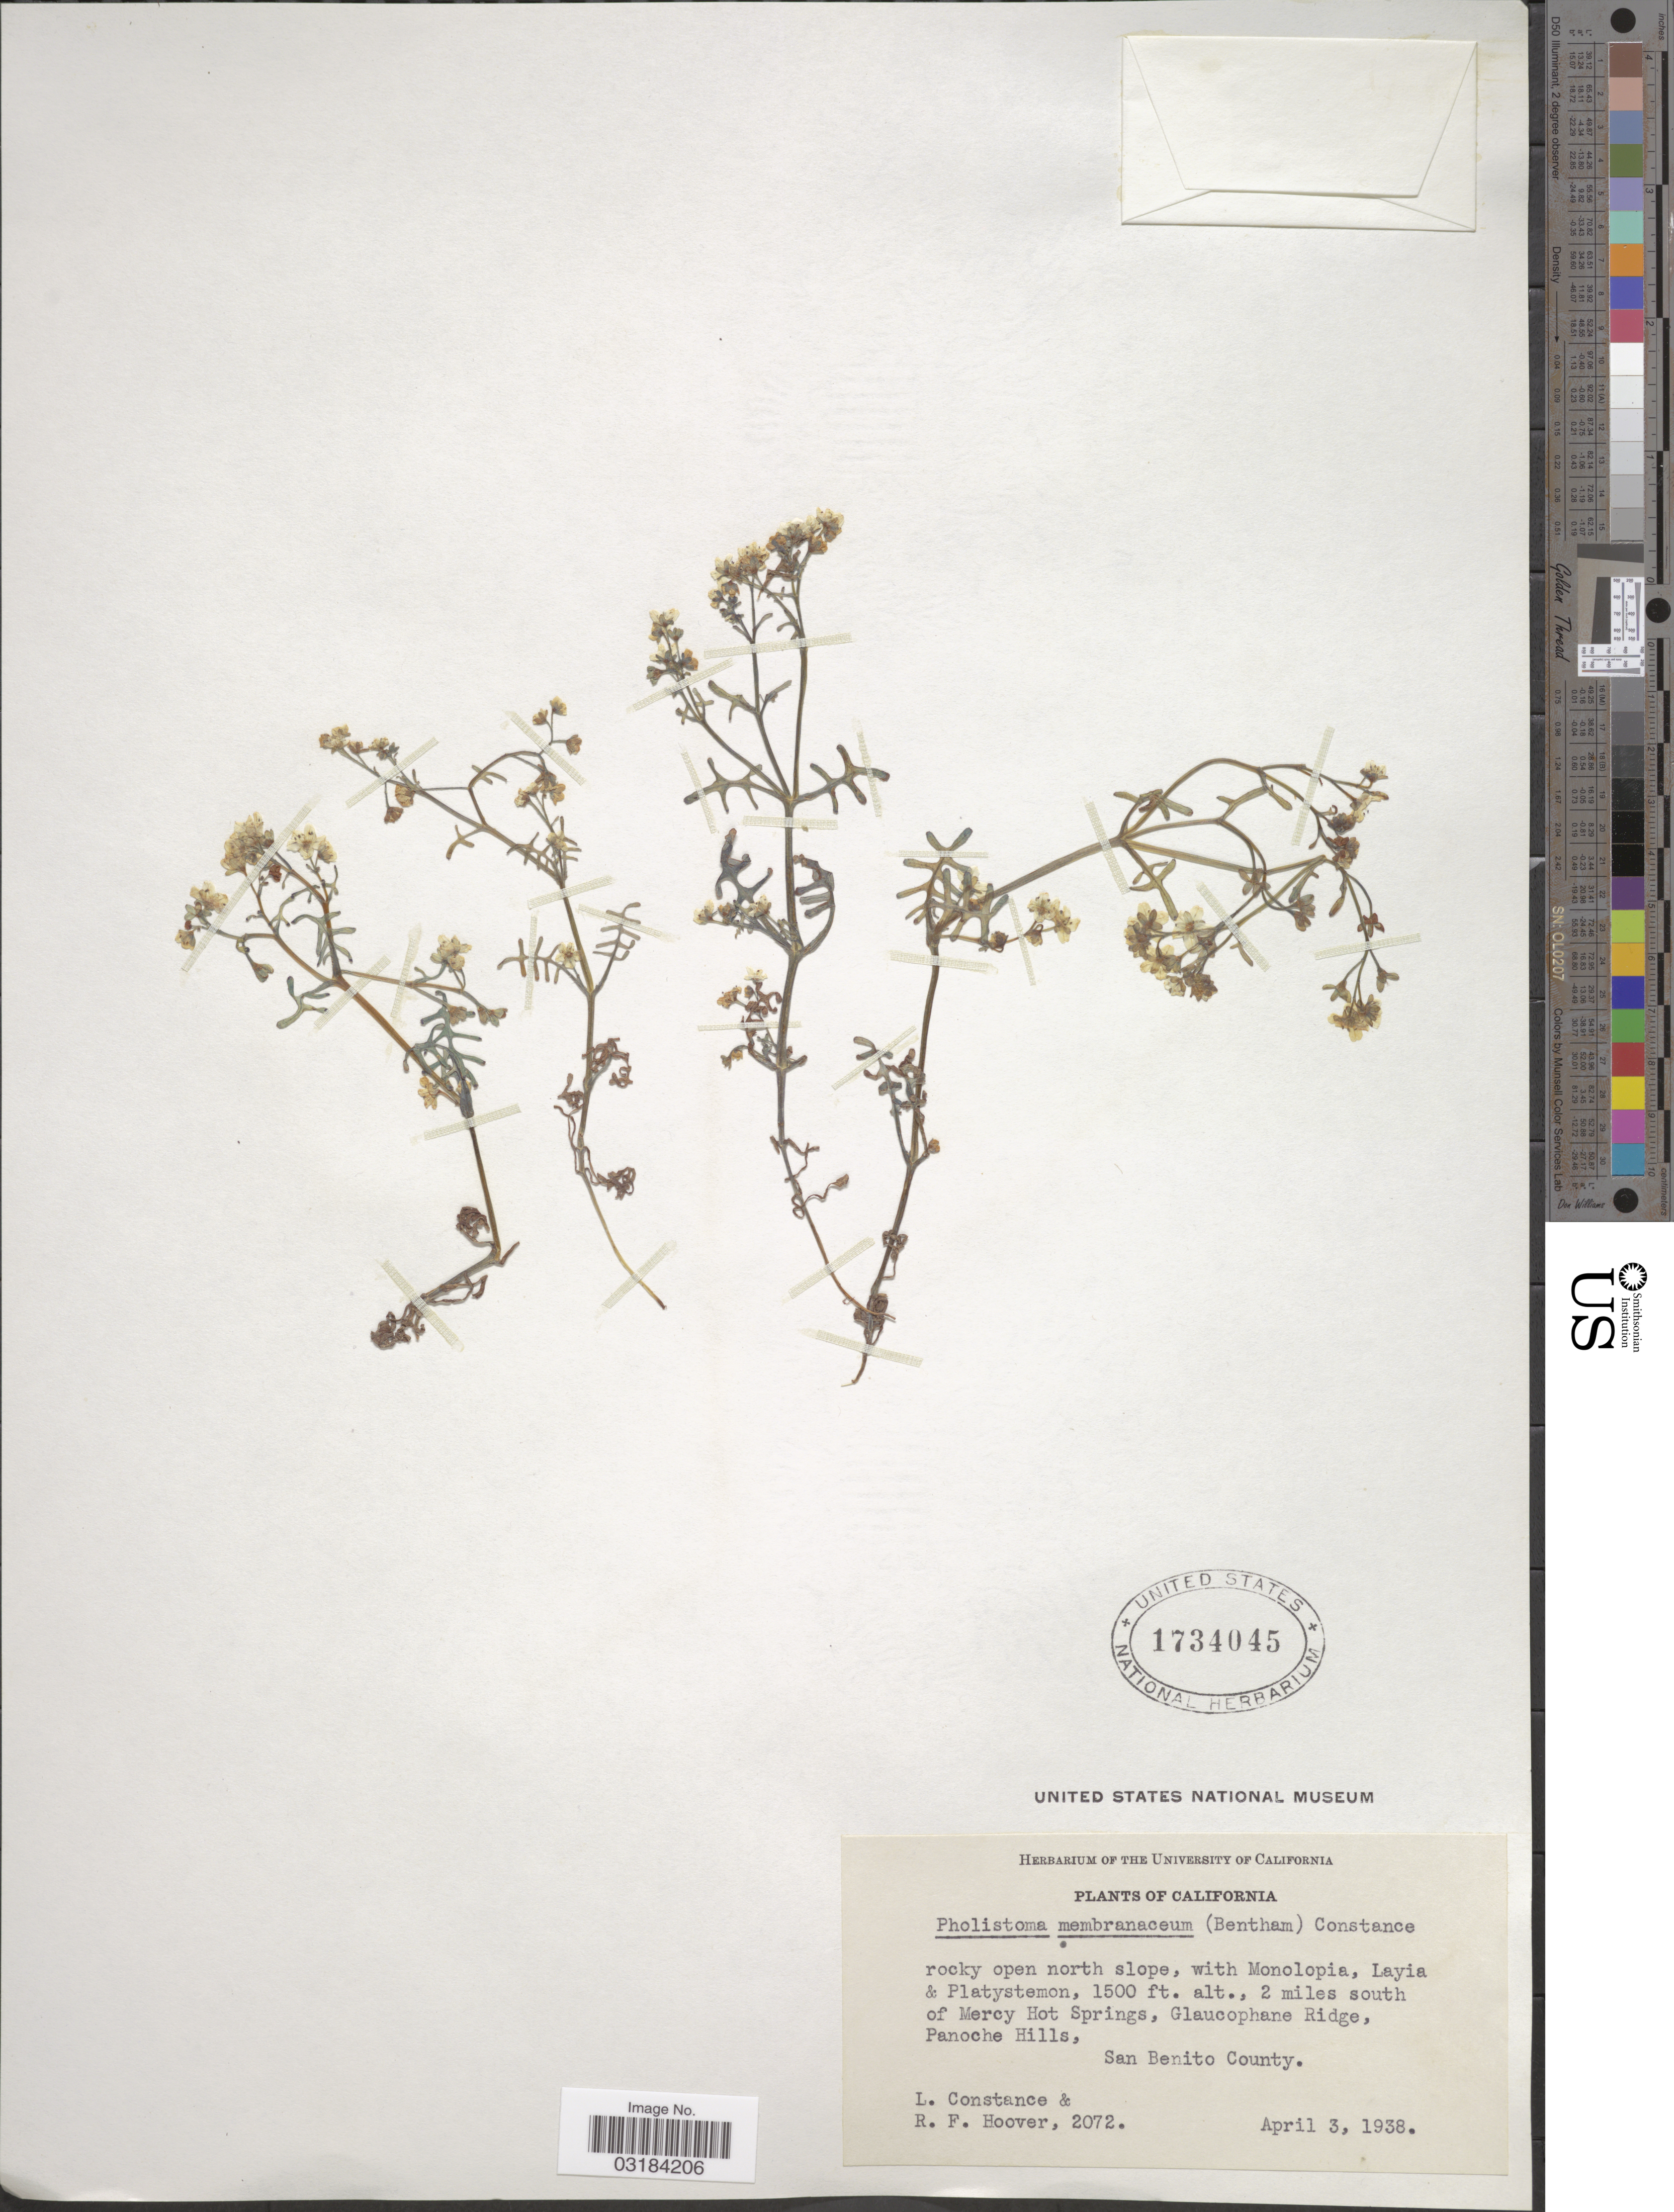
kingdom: Plantae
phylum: Tracheophyta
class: Magnoliopsida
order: Boraginales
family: Hydrophyllaceae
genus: Pholistoma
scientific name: Pholistoma membranaceum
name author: (Benth.) Constance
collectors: L. Constance & R. F. Hoover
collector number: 2072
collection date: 1938-04-03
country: United States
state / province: California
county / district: San Benito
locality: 2 miles south of Mercy Hot Springs, Glaucophane Ridge, Panoche Hills, San Benito County.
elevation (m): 457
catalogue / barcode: US 1734045